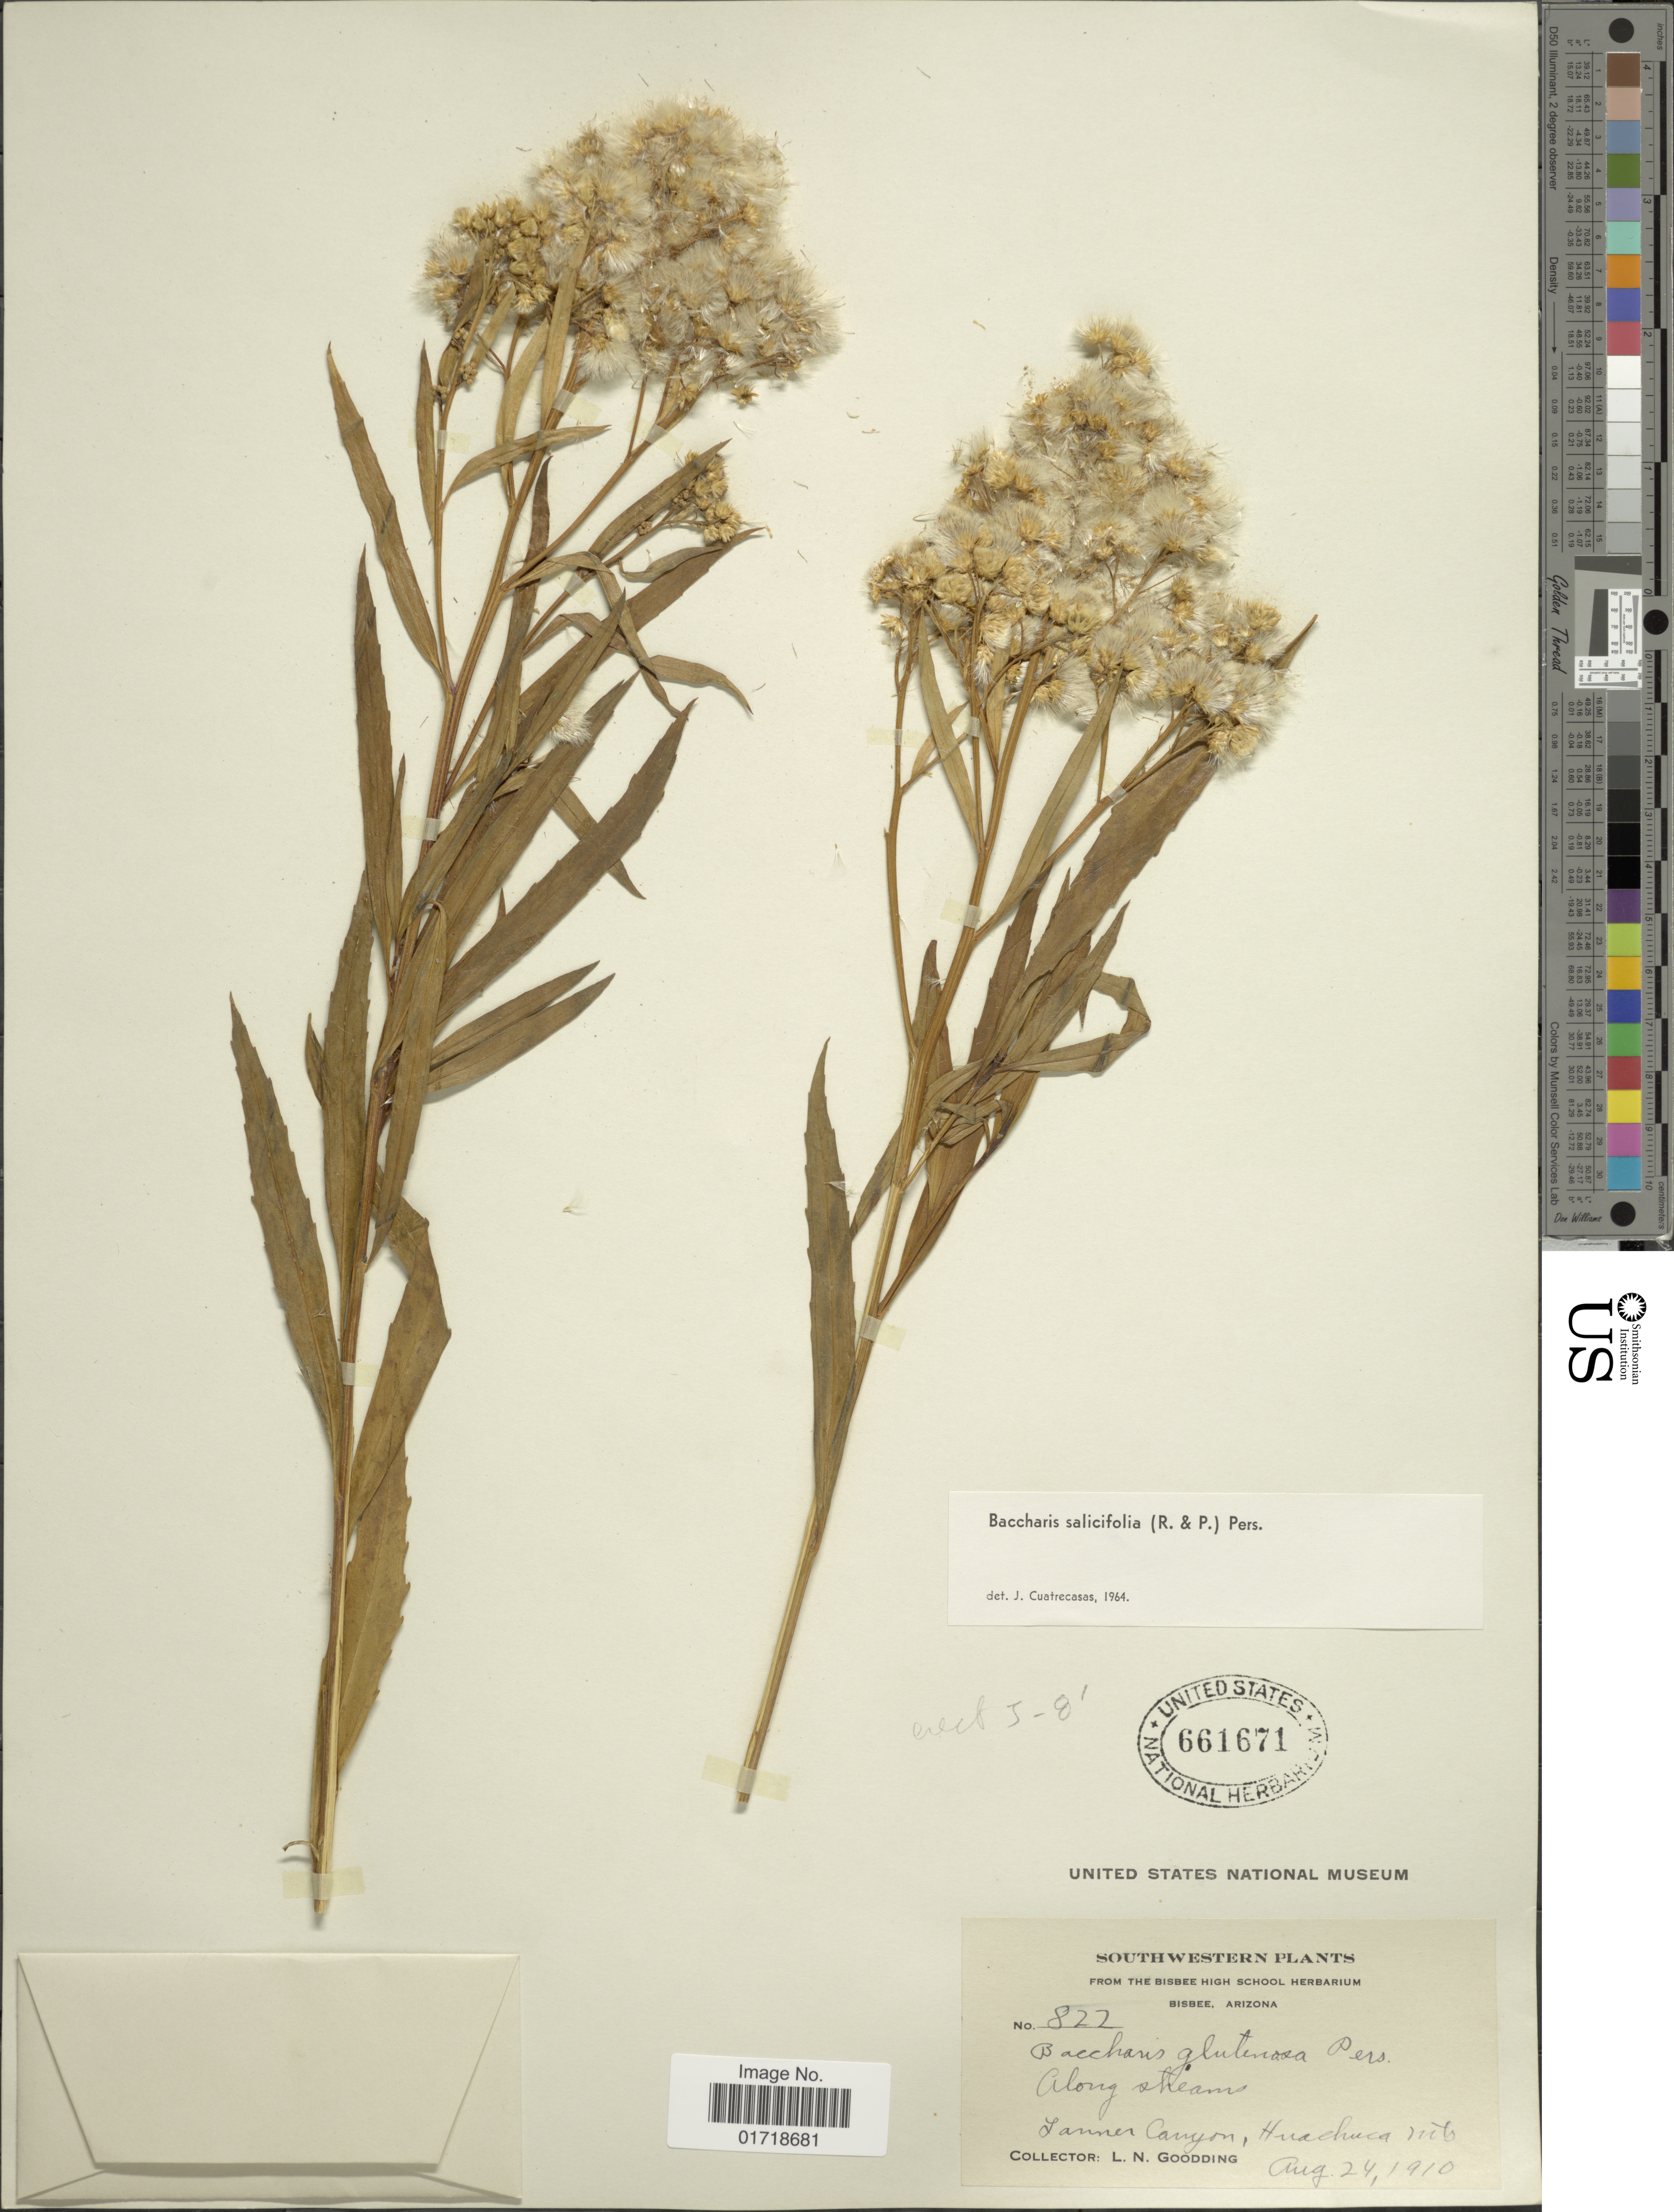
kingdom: Plantae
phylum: Tracheophyta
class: Magnoliopsida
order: Asterales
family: Asteraceae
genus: Baccharis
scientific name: Baccharis glutinosa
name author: Pers.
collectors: L. N. Goodding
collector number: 822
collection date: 1910-08-24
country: United States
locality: Along stream, jammer Canyon, Huachuca Mts.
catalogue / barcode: US 661671